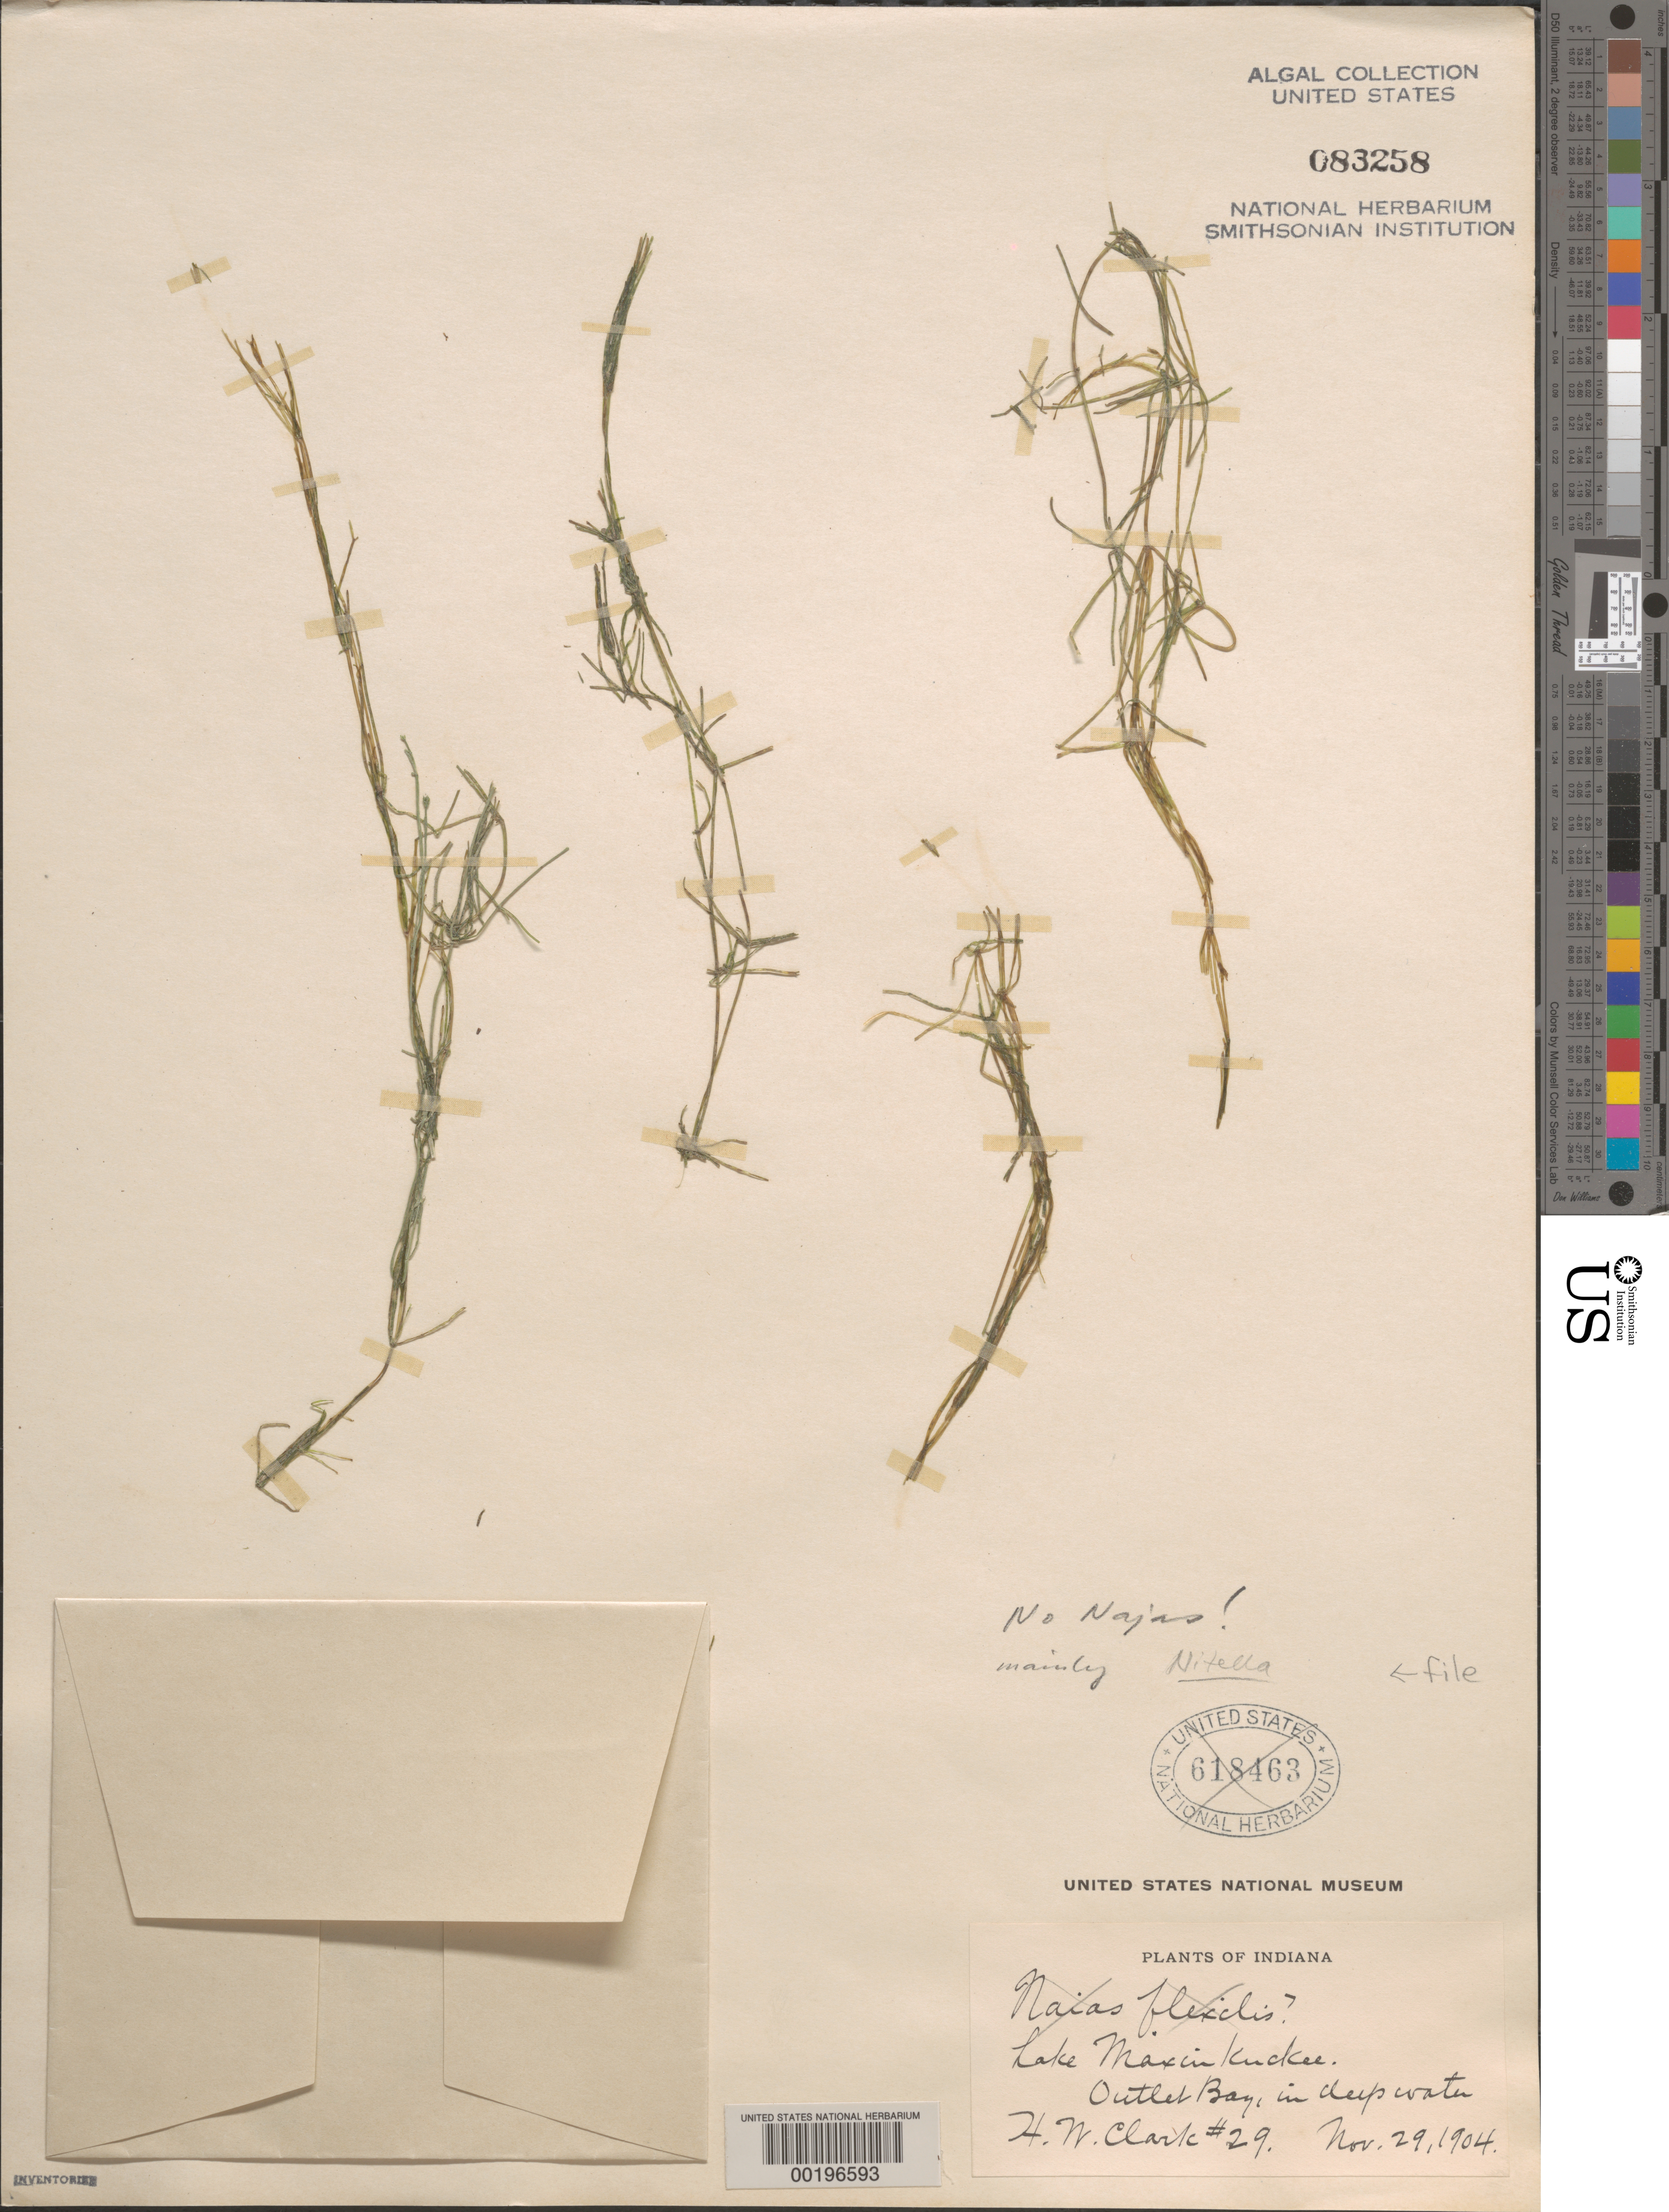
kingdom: Plantae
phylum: Charophyta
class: Charophyceae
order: Charales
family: Characeae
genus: Nitella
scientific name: Nitella sp.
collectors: H. W. Clark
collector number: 29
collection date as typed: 29 Nov 1904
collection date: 1904-11-29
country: United States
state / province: Indiana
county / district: Marshall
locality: Lake Maxinkuckee, Outlet Bay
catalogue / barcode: US 83258